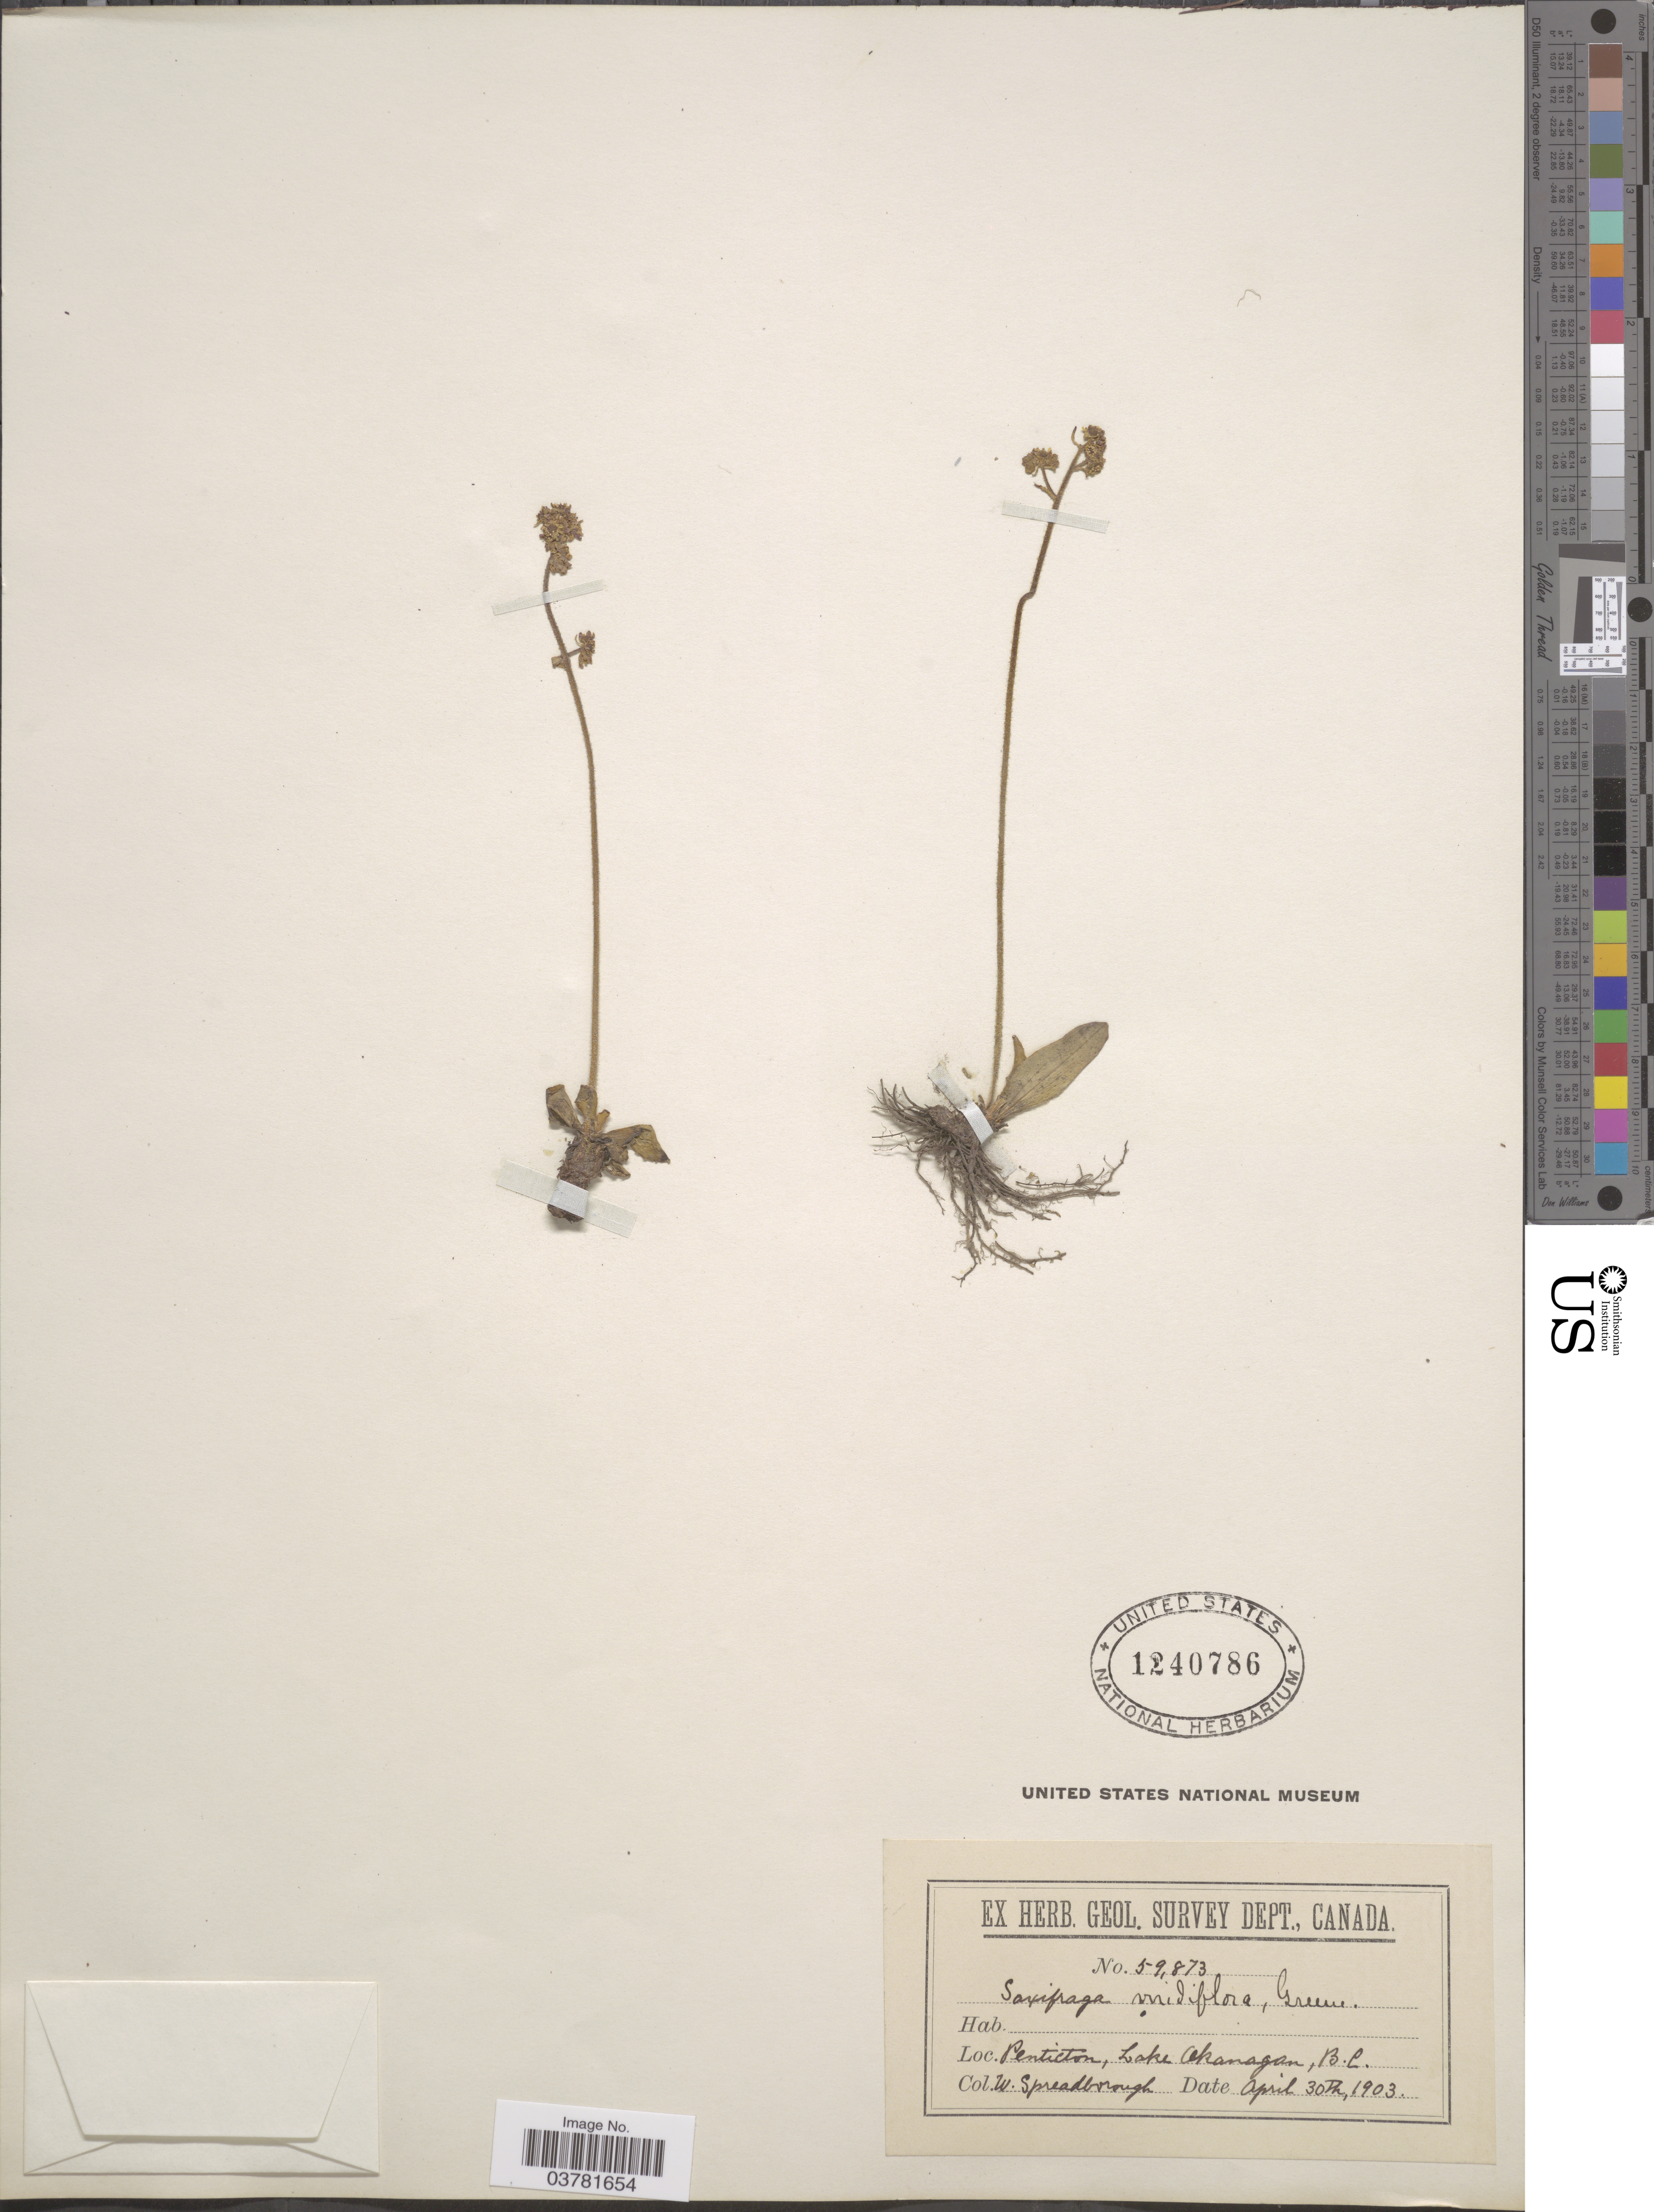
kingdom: Plantae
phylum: Tracheophyta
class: Magnoliopsida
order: Saxifragales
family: Saxifragaceae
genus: Micranthes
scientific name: Micranthes nidifica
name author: (Greene) Small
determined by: Strong, Mark T., (BOT), Smithsonian Institution - National Museum of Natural History (UNITED STATES)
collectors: W. Spreadborough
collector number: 59873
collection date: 1903-04-30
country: Canada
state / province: British Columbia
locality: Penticton, Lake Okanagan.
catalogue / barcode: US 1240786